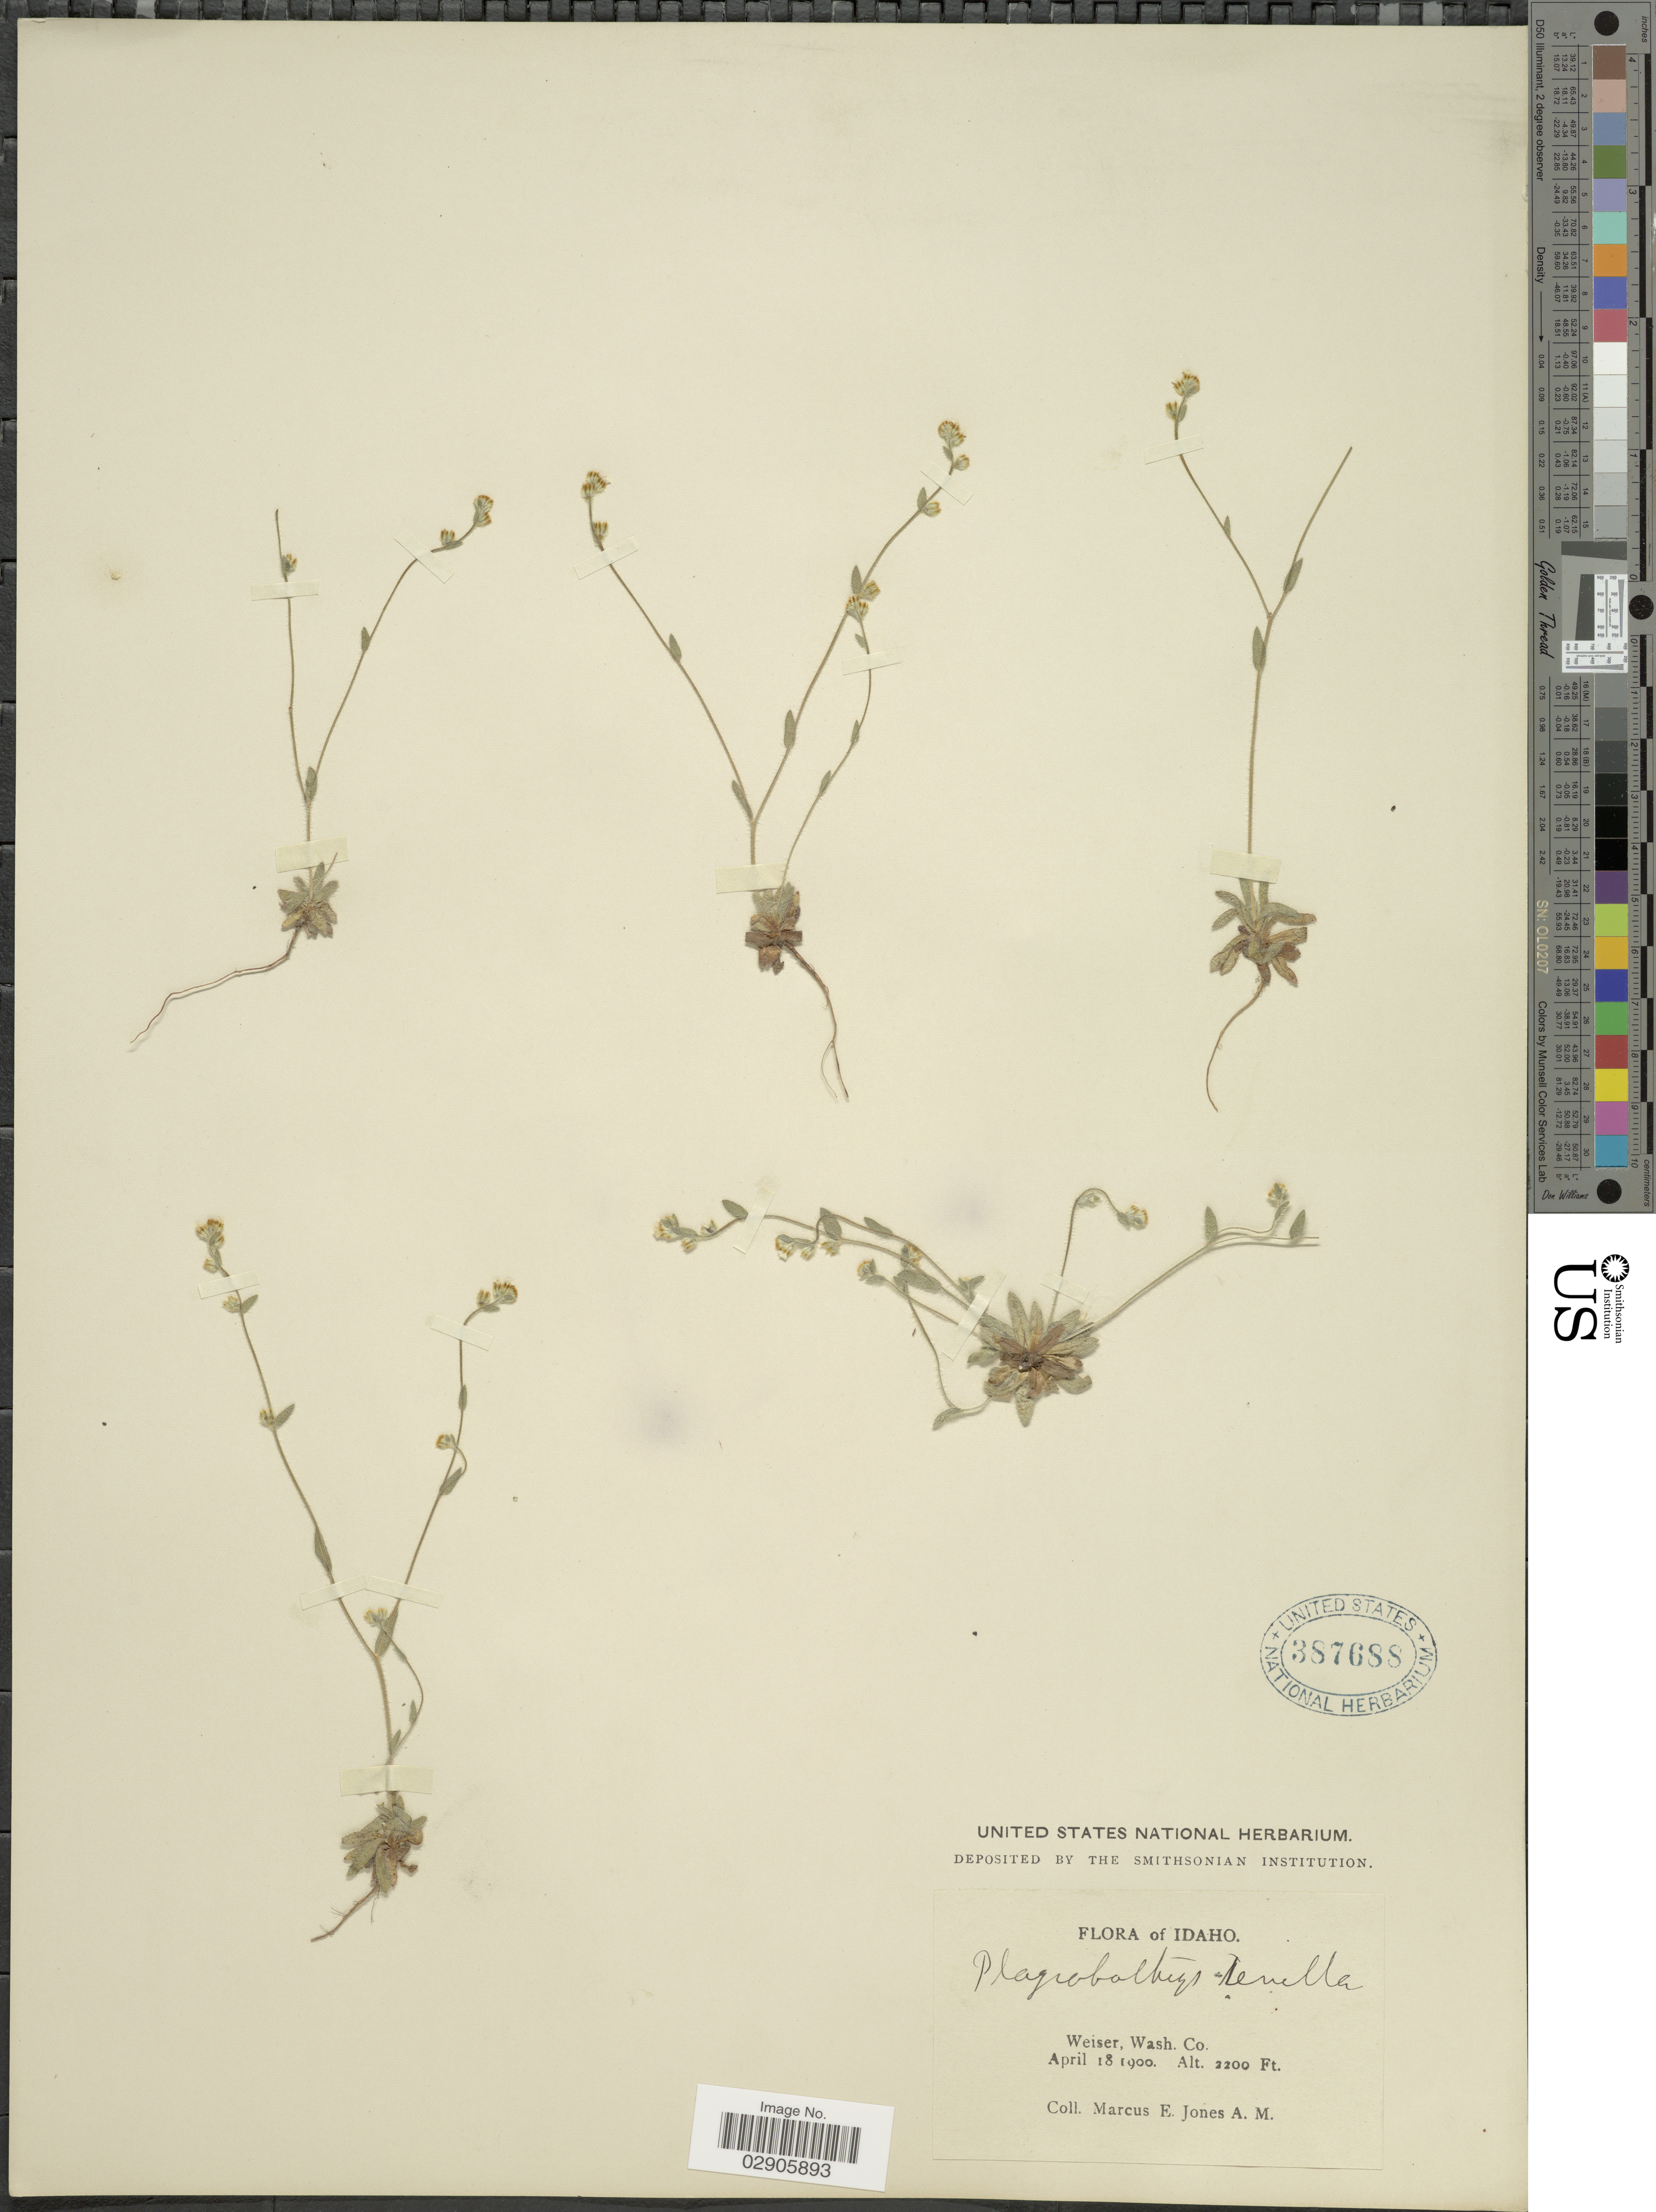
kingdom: Plantae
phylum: Tracheophyta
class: Magnoliopsida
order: Boraginales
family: Boraginaceae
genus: Plagiobothrys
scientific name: Plagiobothrys tenellus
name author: (Nutt.) A. Gray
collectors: M. E. Jones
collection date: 1900-04-18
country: United States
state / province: Idaho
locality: Weiser, Wash. Co.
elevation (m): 671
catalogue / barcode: US 387688